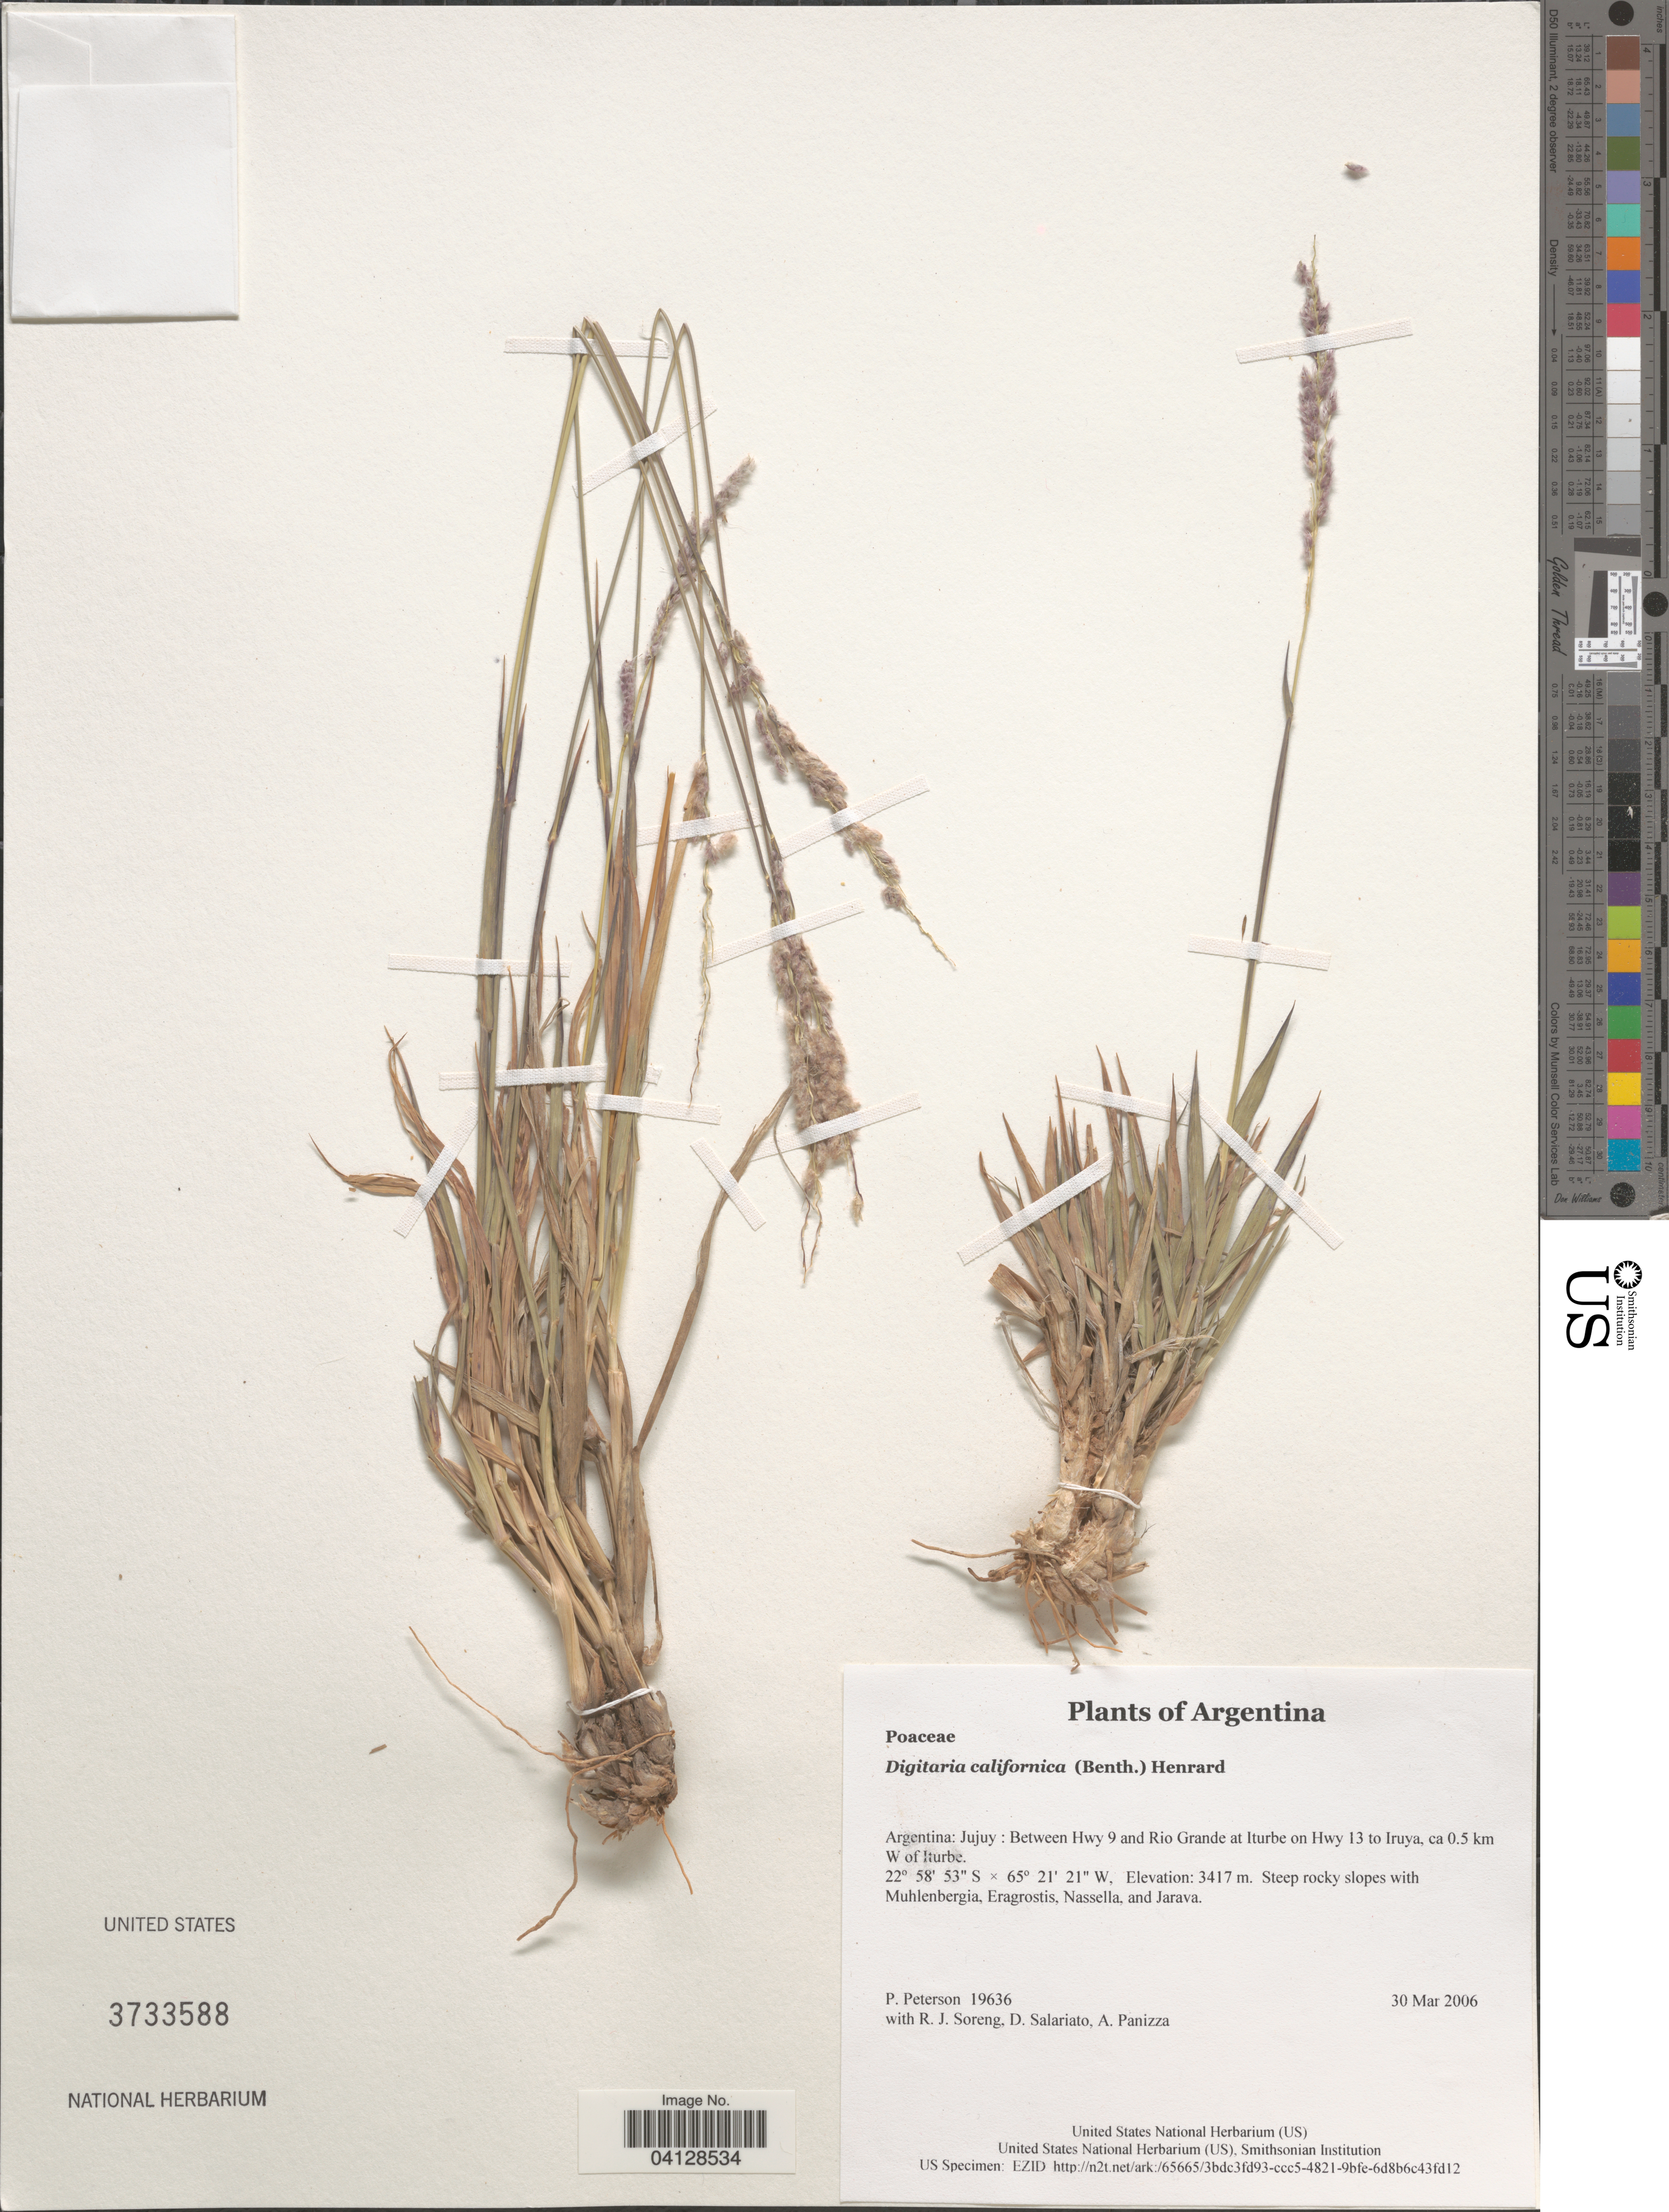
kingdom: Plantae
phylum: Tracheophyta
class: Liliopsida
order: Poales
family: Poaceae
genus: Digitaria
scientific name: Digitaria californica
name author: (Benth.) Henr.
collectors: P. Peterson, R. J. Soreng, D. Salariato & A. Panizza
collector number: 19636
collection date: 2006-03-30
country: Argentina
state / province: Jujuy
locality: Between Hwy 9 and Rio Grande at Iturbe on Hwy 13 to Iruya, ca 0.5 km W of Iturbe.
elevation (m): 3417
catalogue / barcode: US 3733588